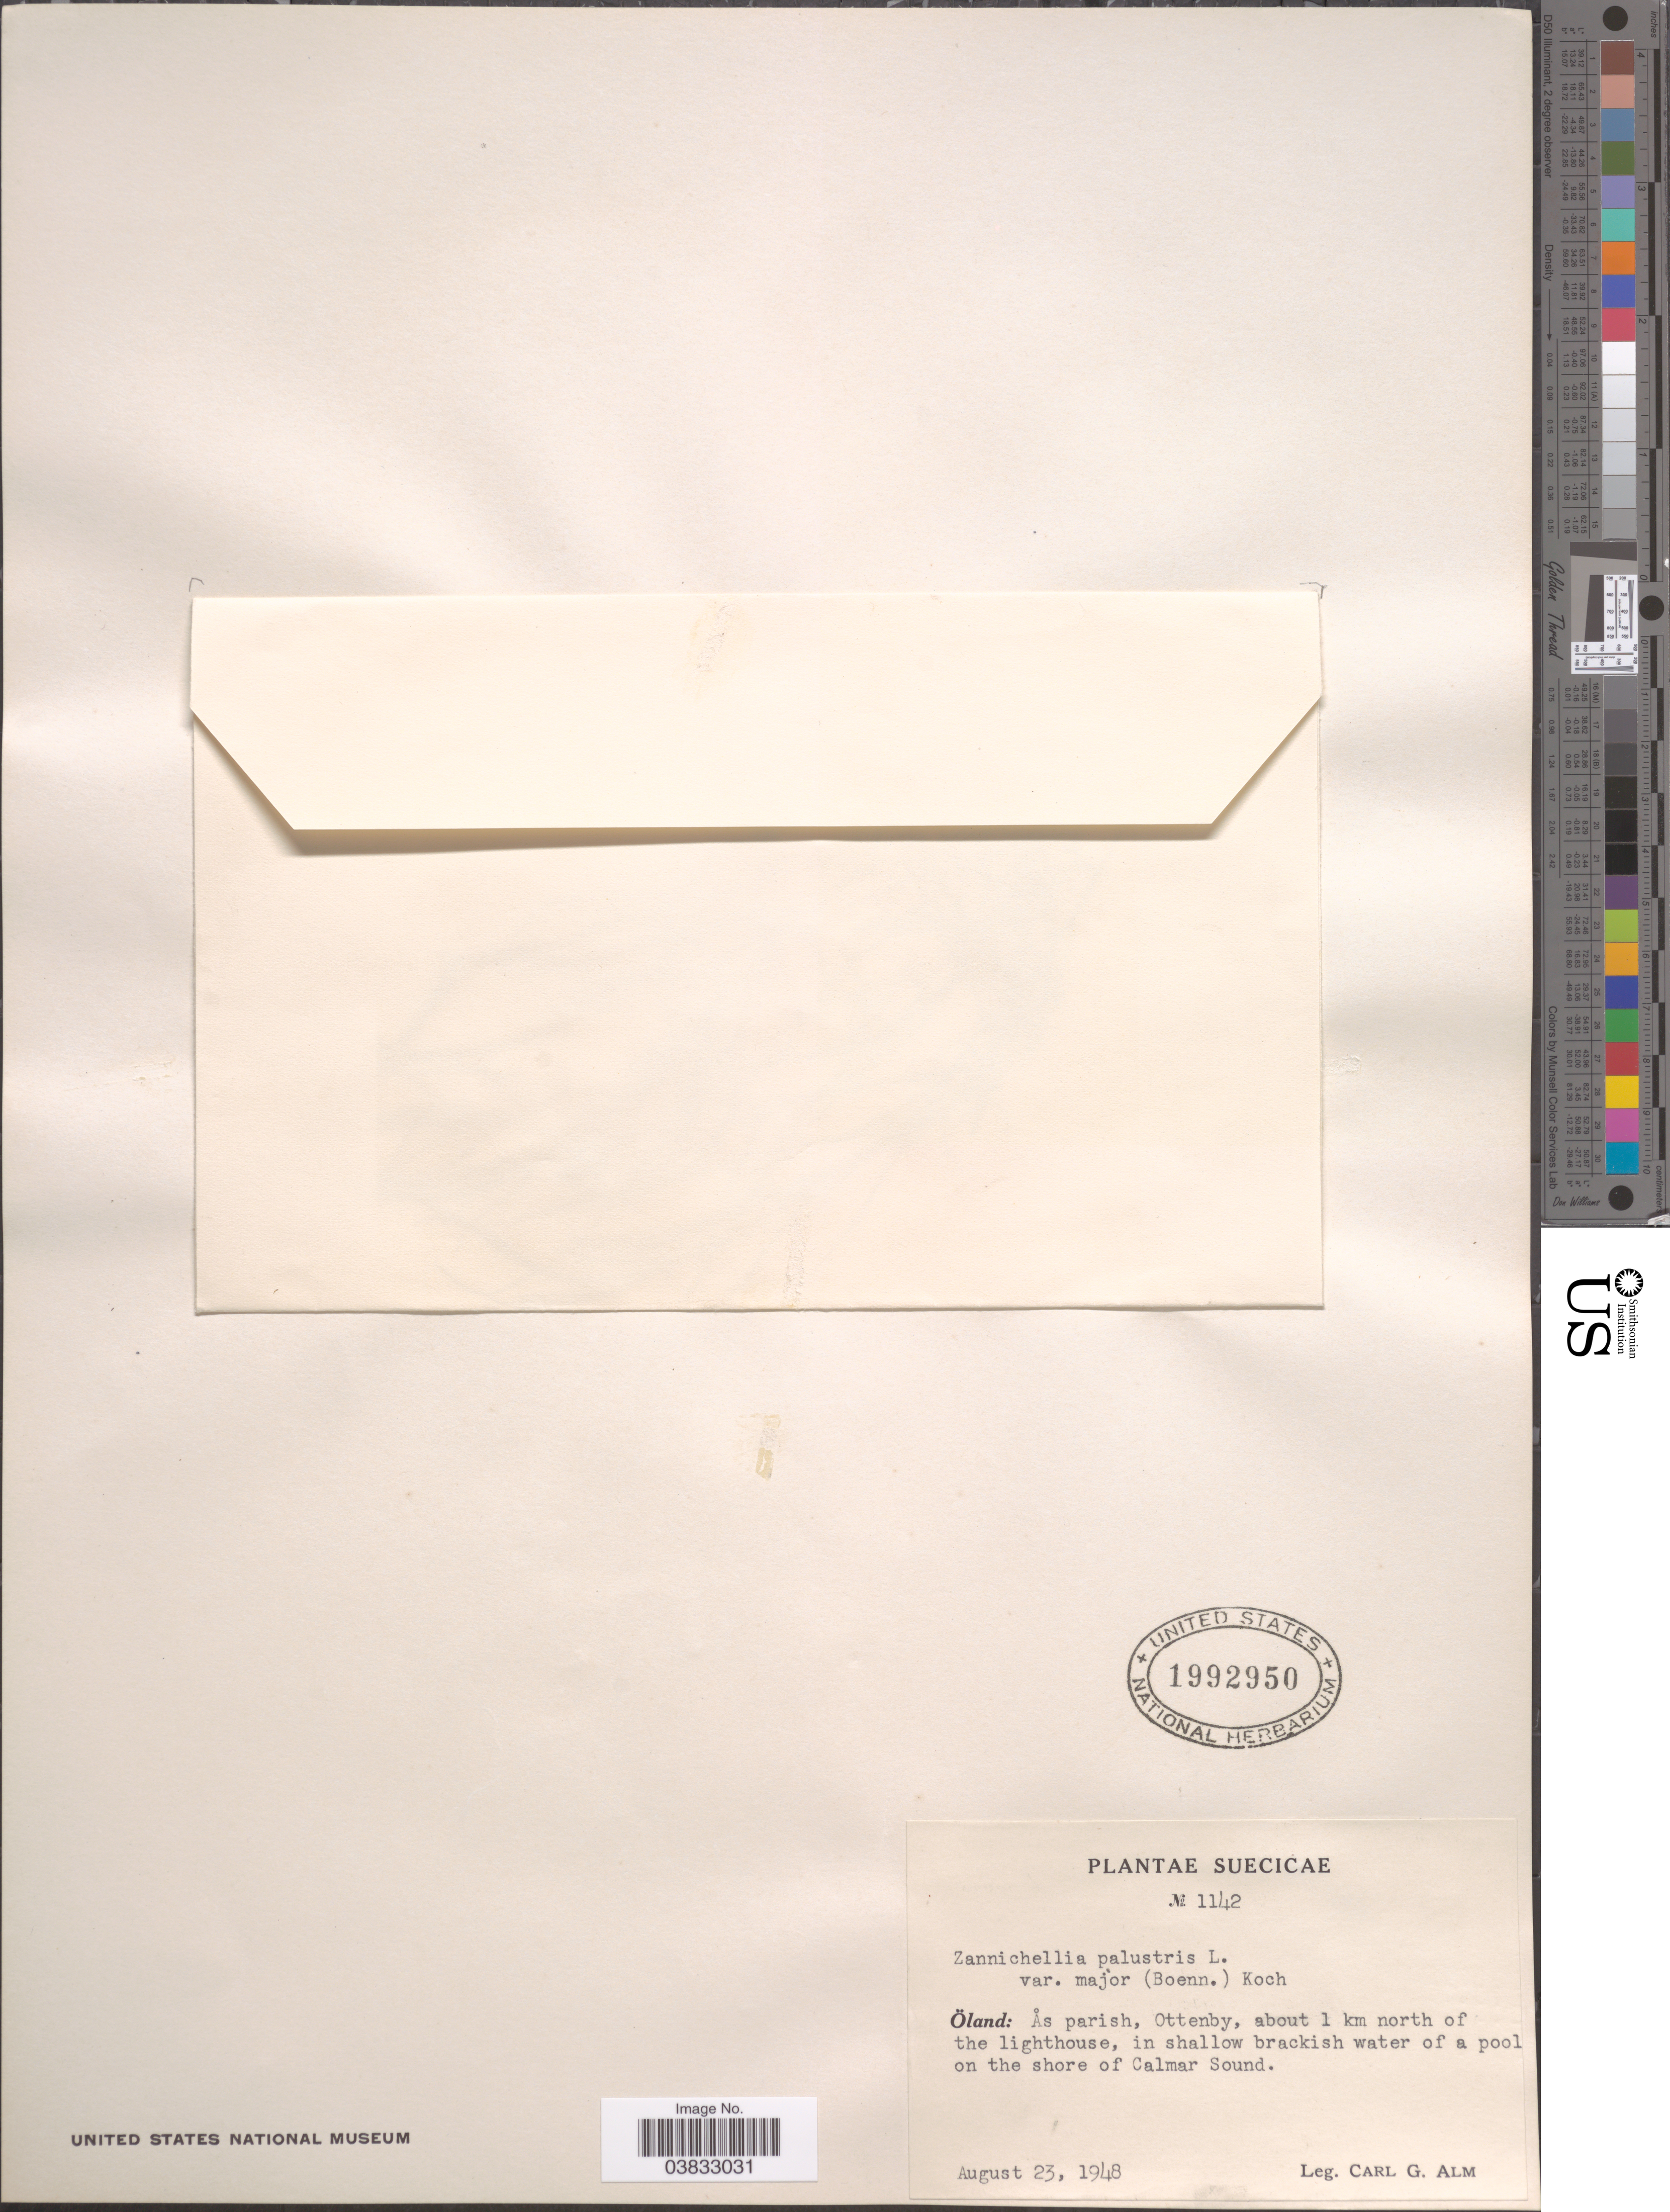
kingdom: Plantae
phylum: Tracheophyta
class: Liliopsida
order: Alismatales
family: Potamogetonaceae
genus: Zannichellia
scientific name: Zannichellia palustris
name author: L.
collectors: C. G. Alm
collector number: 1142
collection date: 1948-08-23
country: Sweden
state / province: Kalmar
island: Oland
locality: Suecicae. Öland: As parish, Ottenby, about 1 km north of the lighthouse, in shallow bracklish water of a pool on the shore of Calmar Sound.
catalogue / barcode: US 1992950